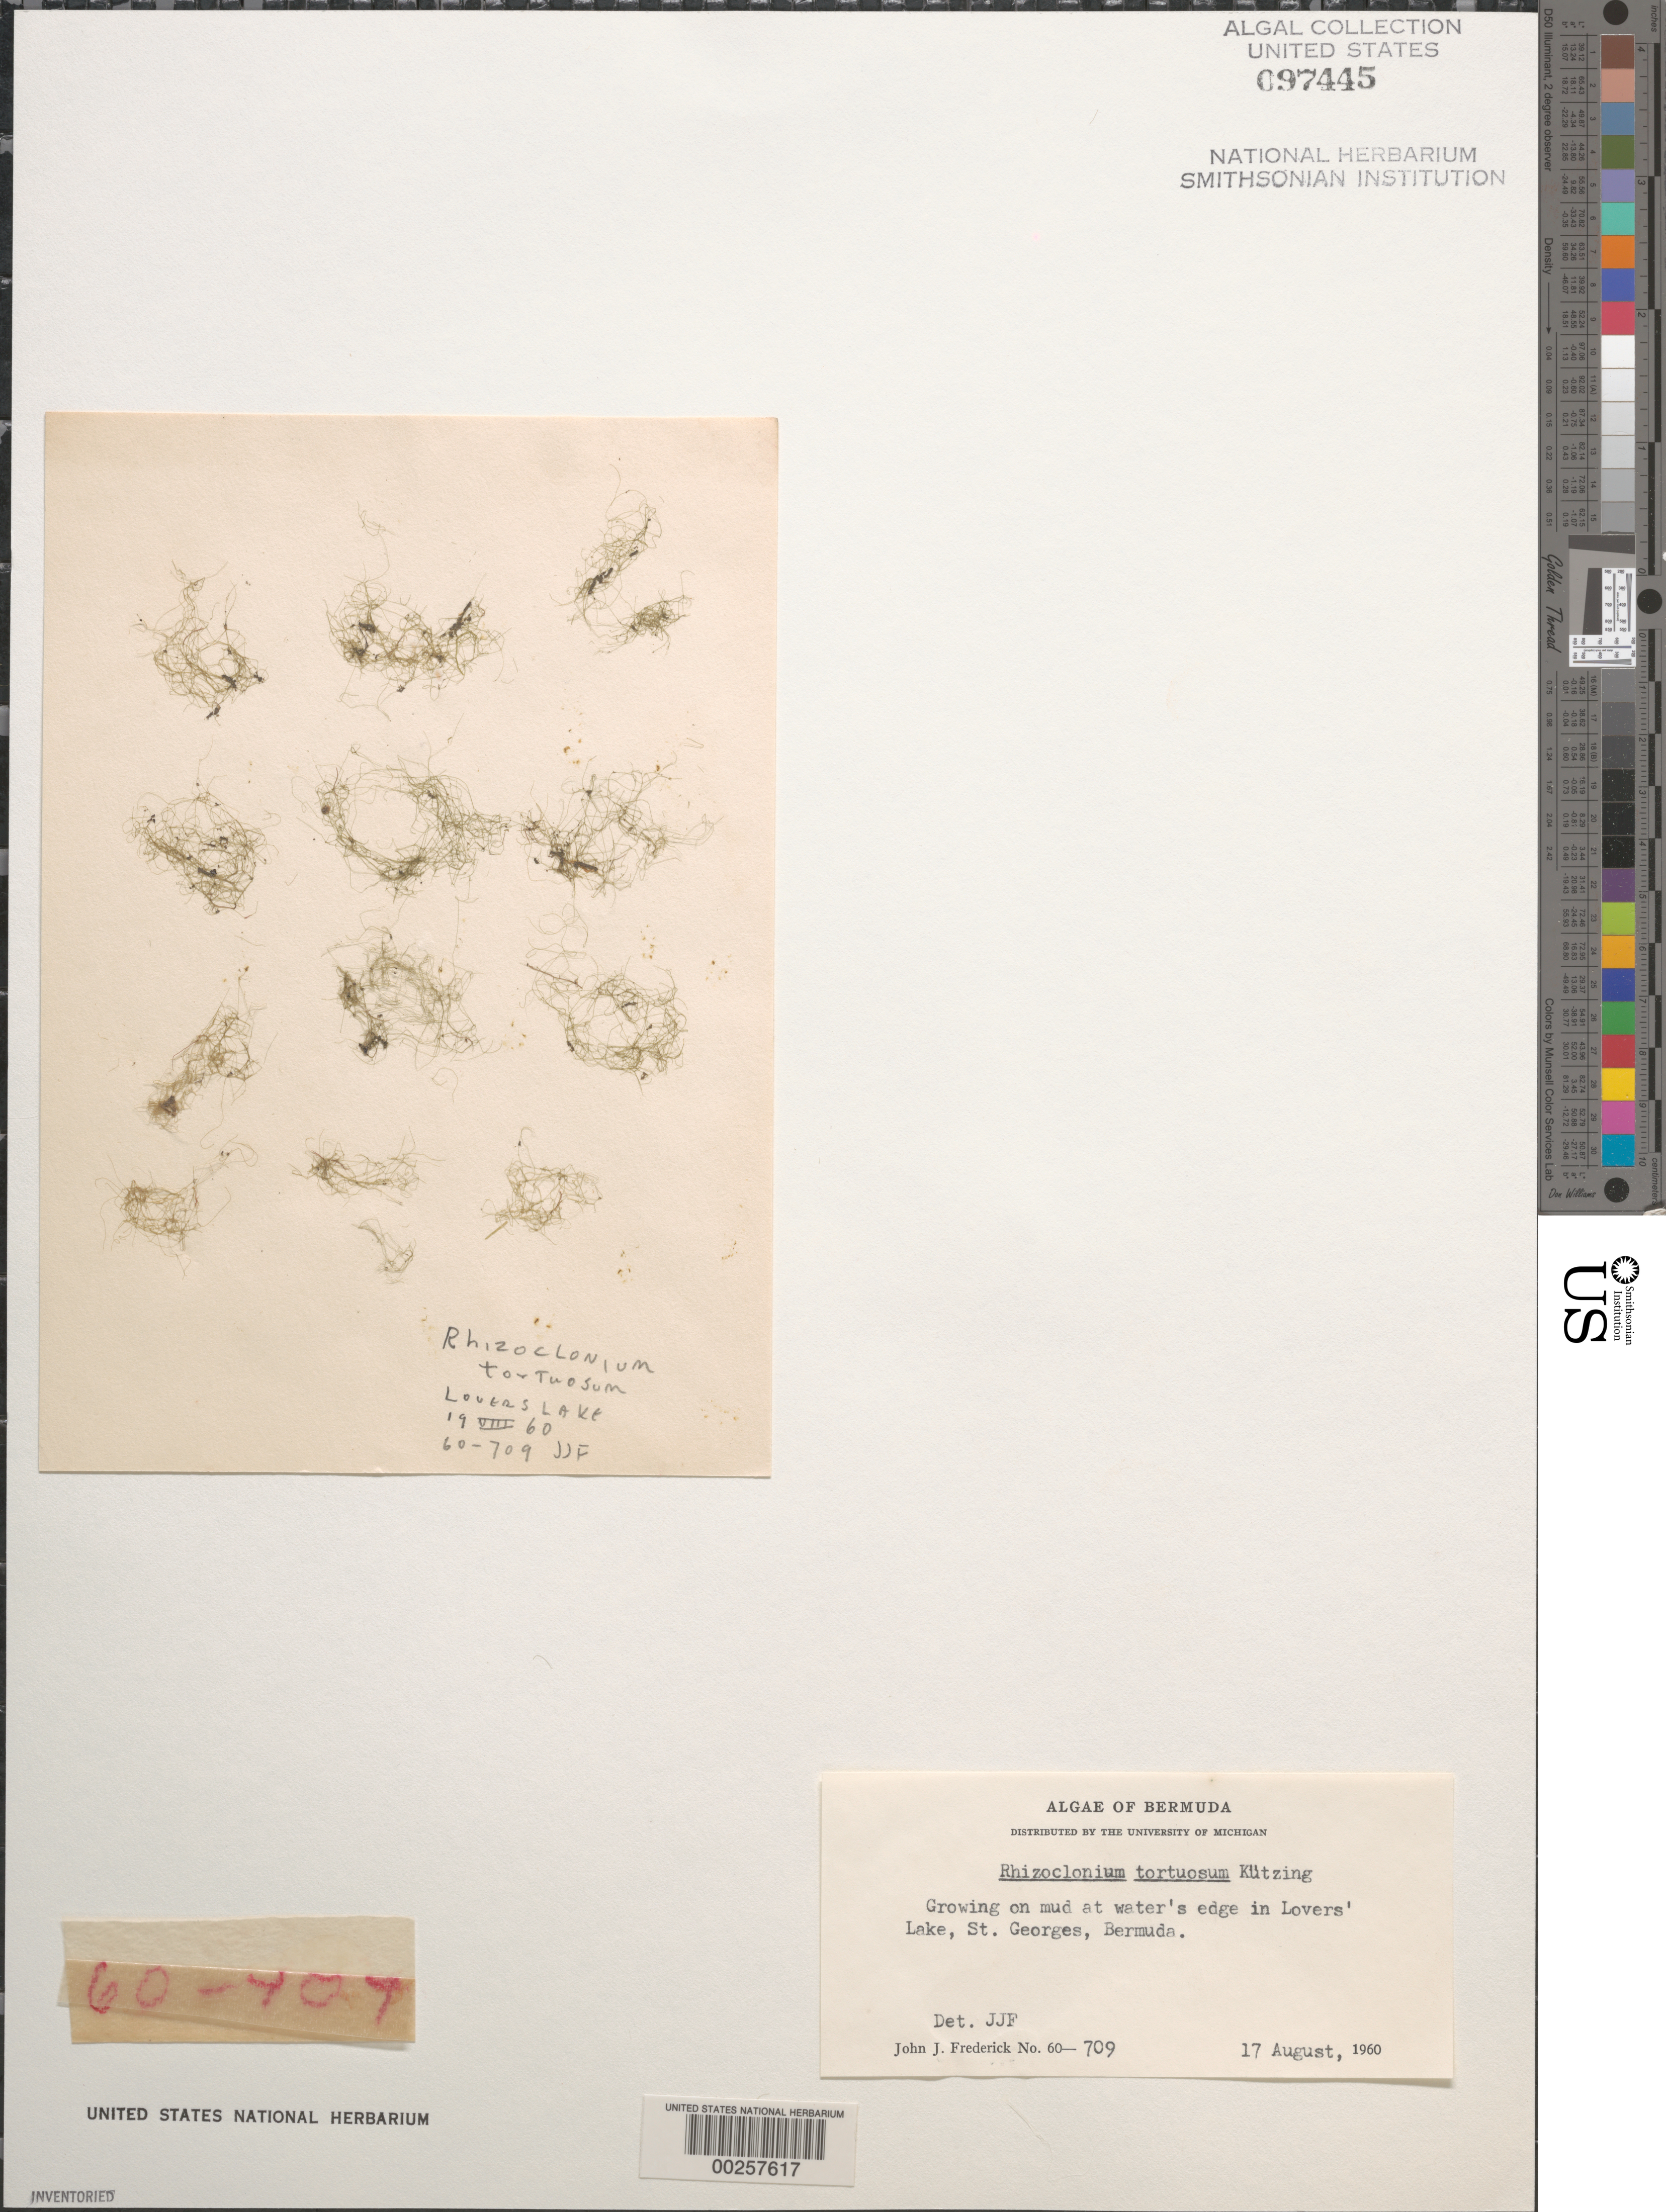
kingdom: Plantae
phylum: Chlorophyta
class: Ulvophyceae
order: Cladophorales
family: Cladophoraceae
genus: Chaetomorpha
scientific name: Chaetomorpha tortuosa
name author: (Dilwyn) Kütz.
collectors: J. Frederick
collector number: JJF 60-709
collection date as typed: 17 Aug 1960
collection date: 1960-08-17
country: Bermuda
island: St. George's Island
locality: Lovers' Lake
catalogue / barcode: US 97445